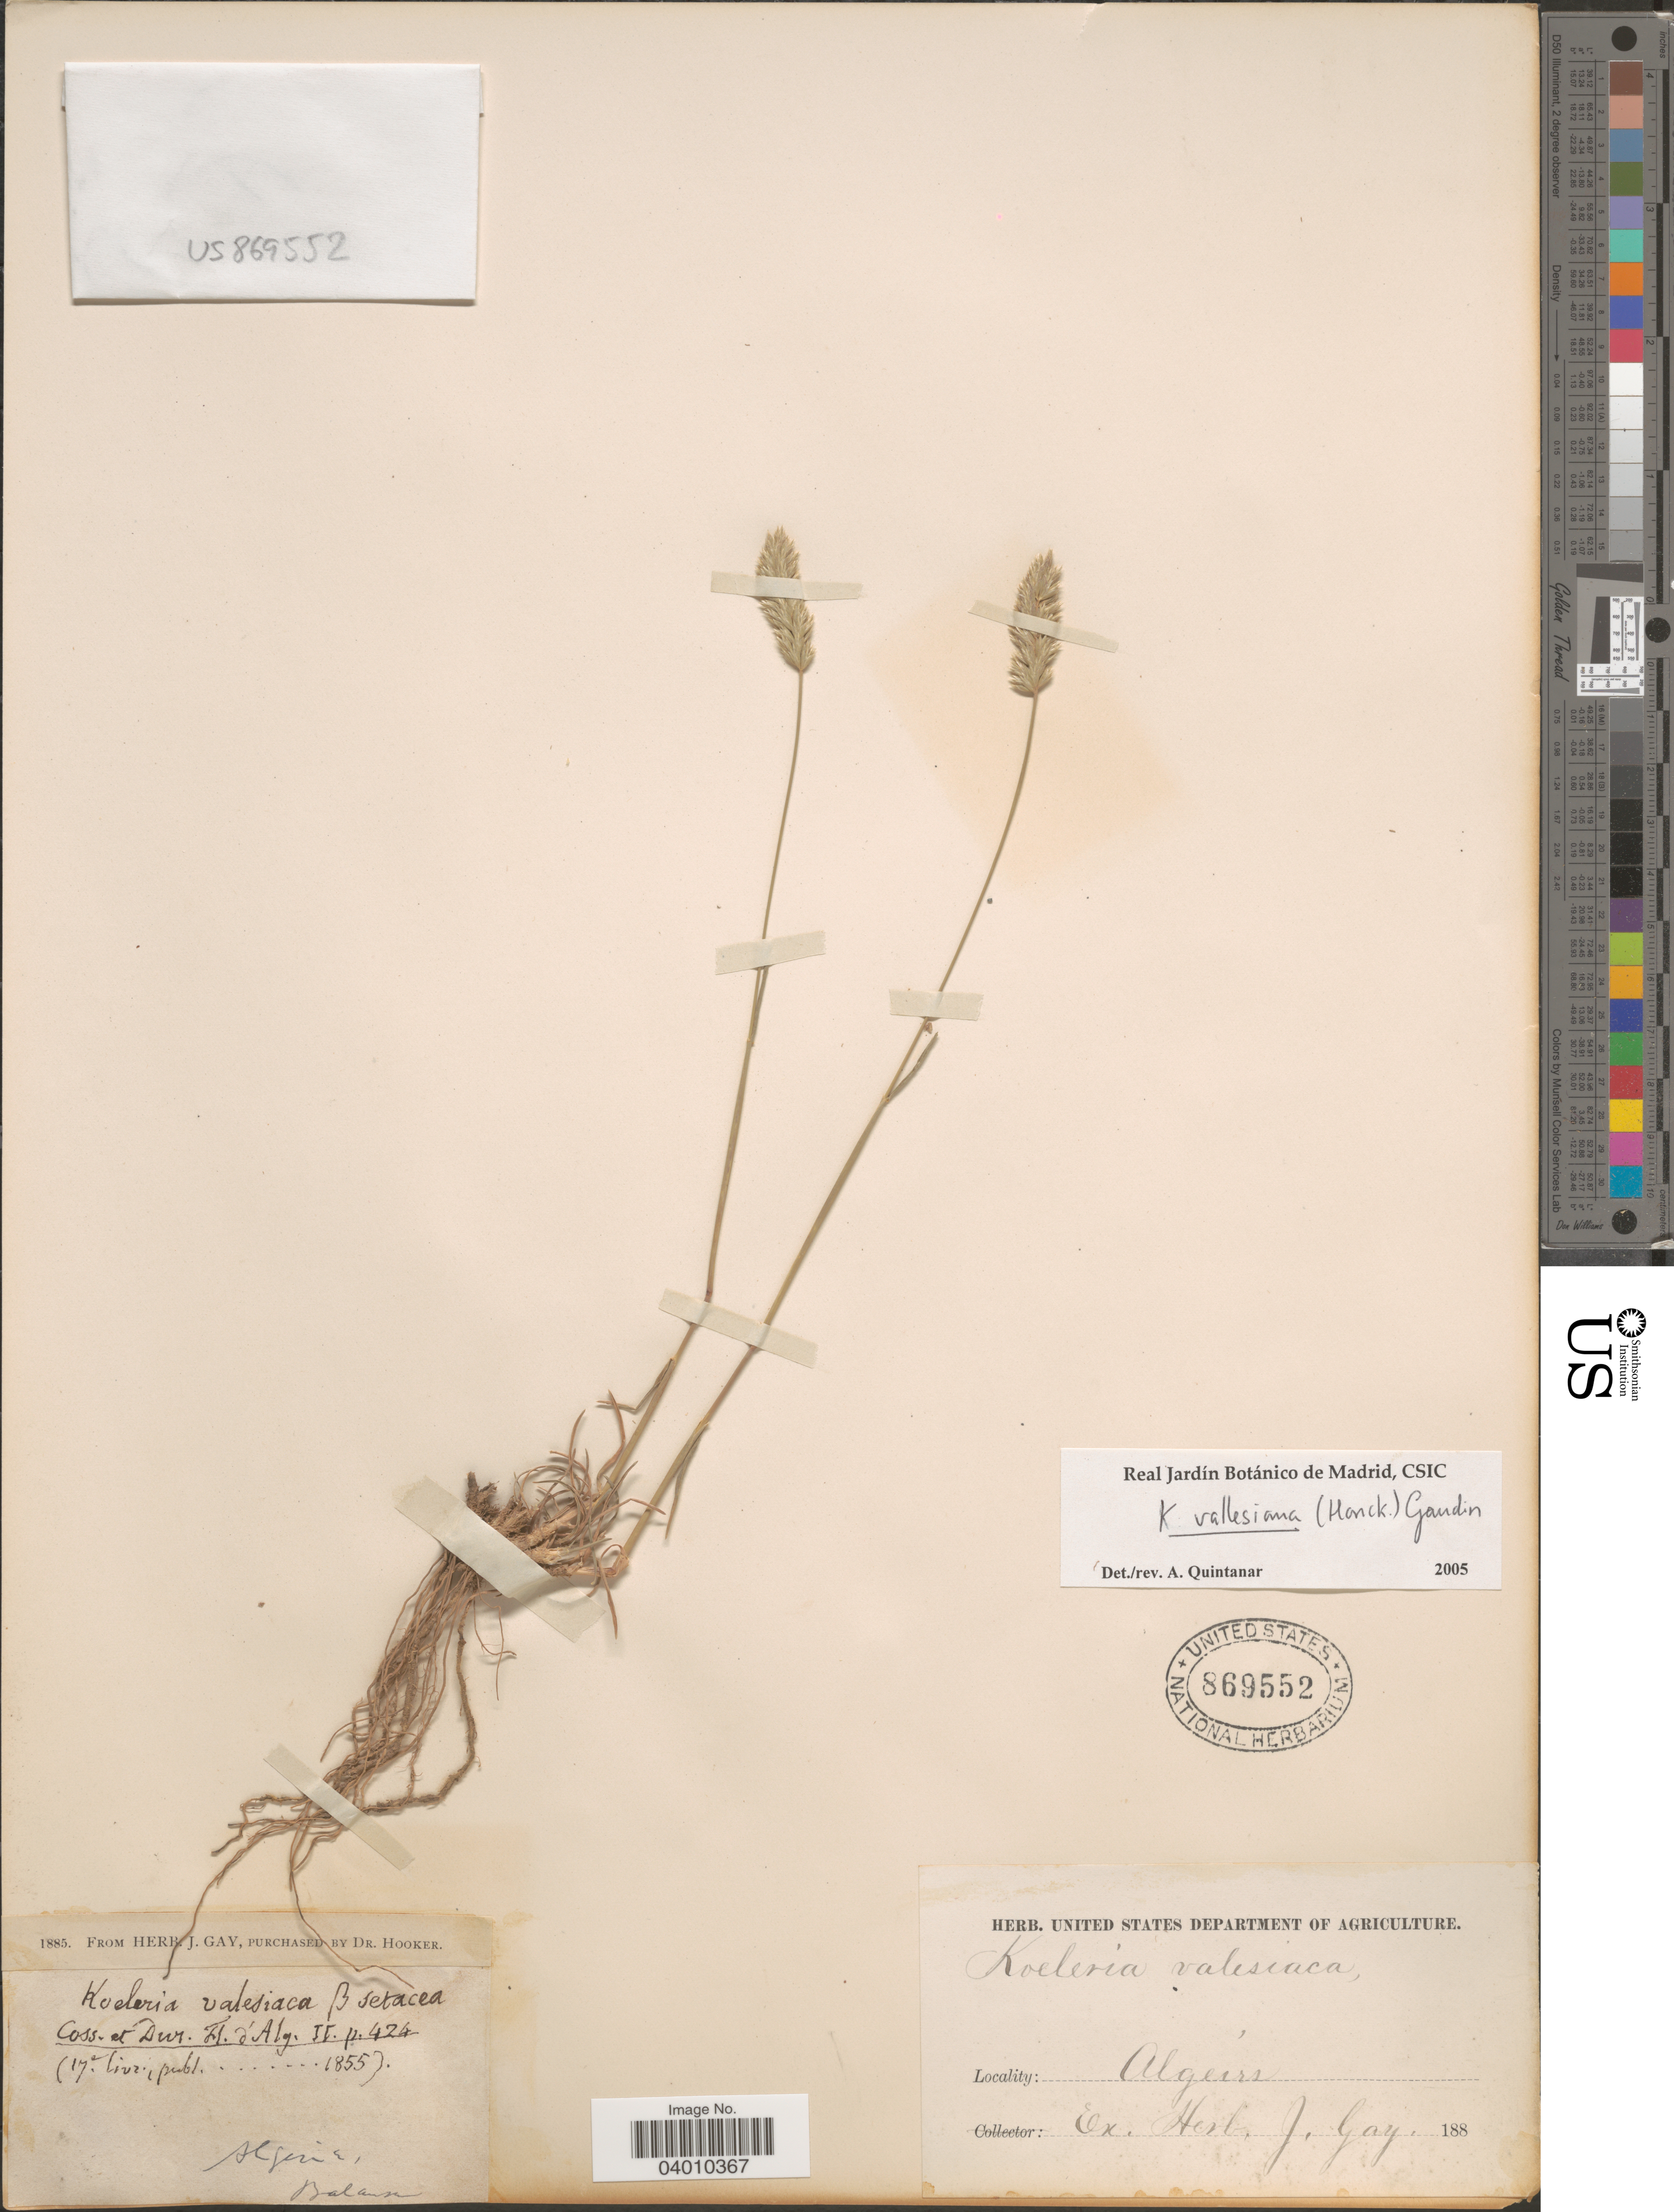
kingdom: Plantae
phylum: Tracheophyta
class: Liliopsida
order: Poales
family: Poaceae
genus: Koeleria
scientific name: Koeleria vallesiana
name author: (Honck.) Gaudin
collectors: -. Balansa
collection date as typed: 188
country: Algeria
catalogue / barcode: US 869552